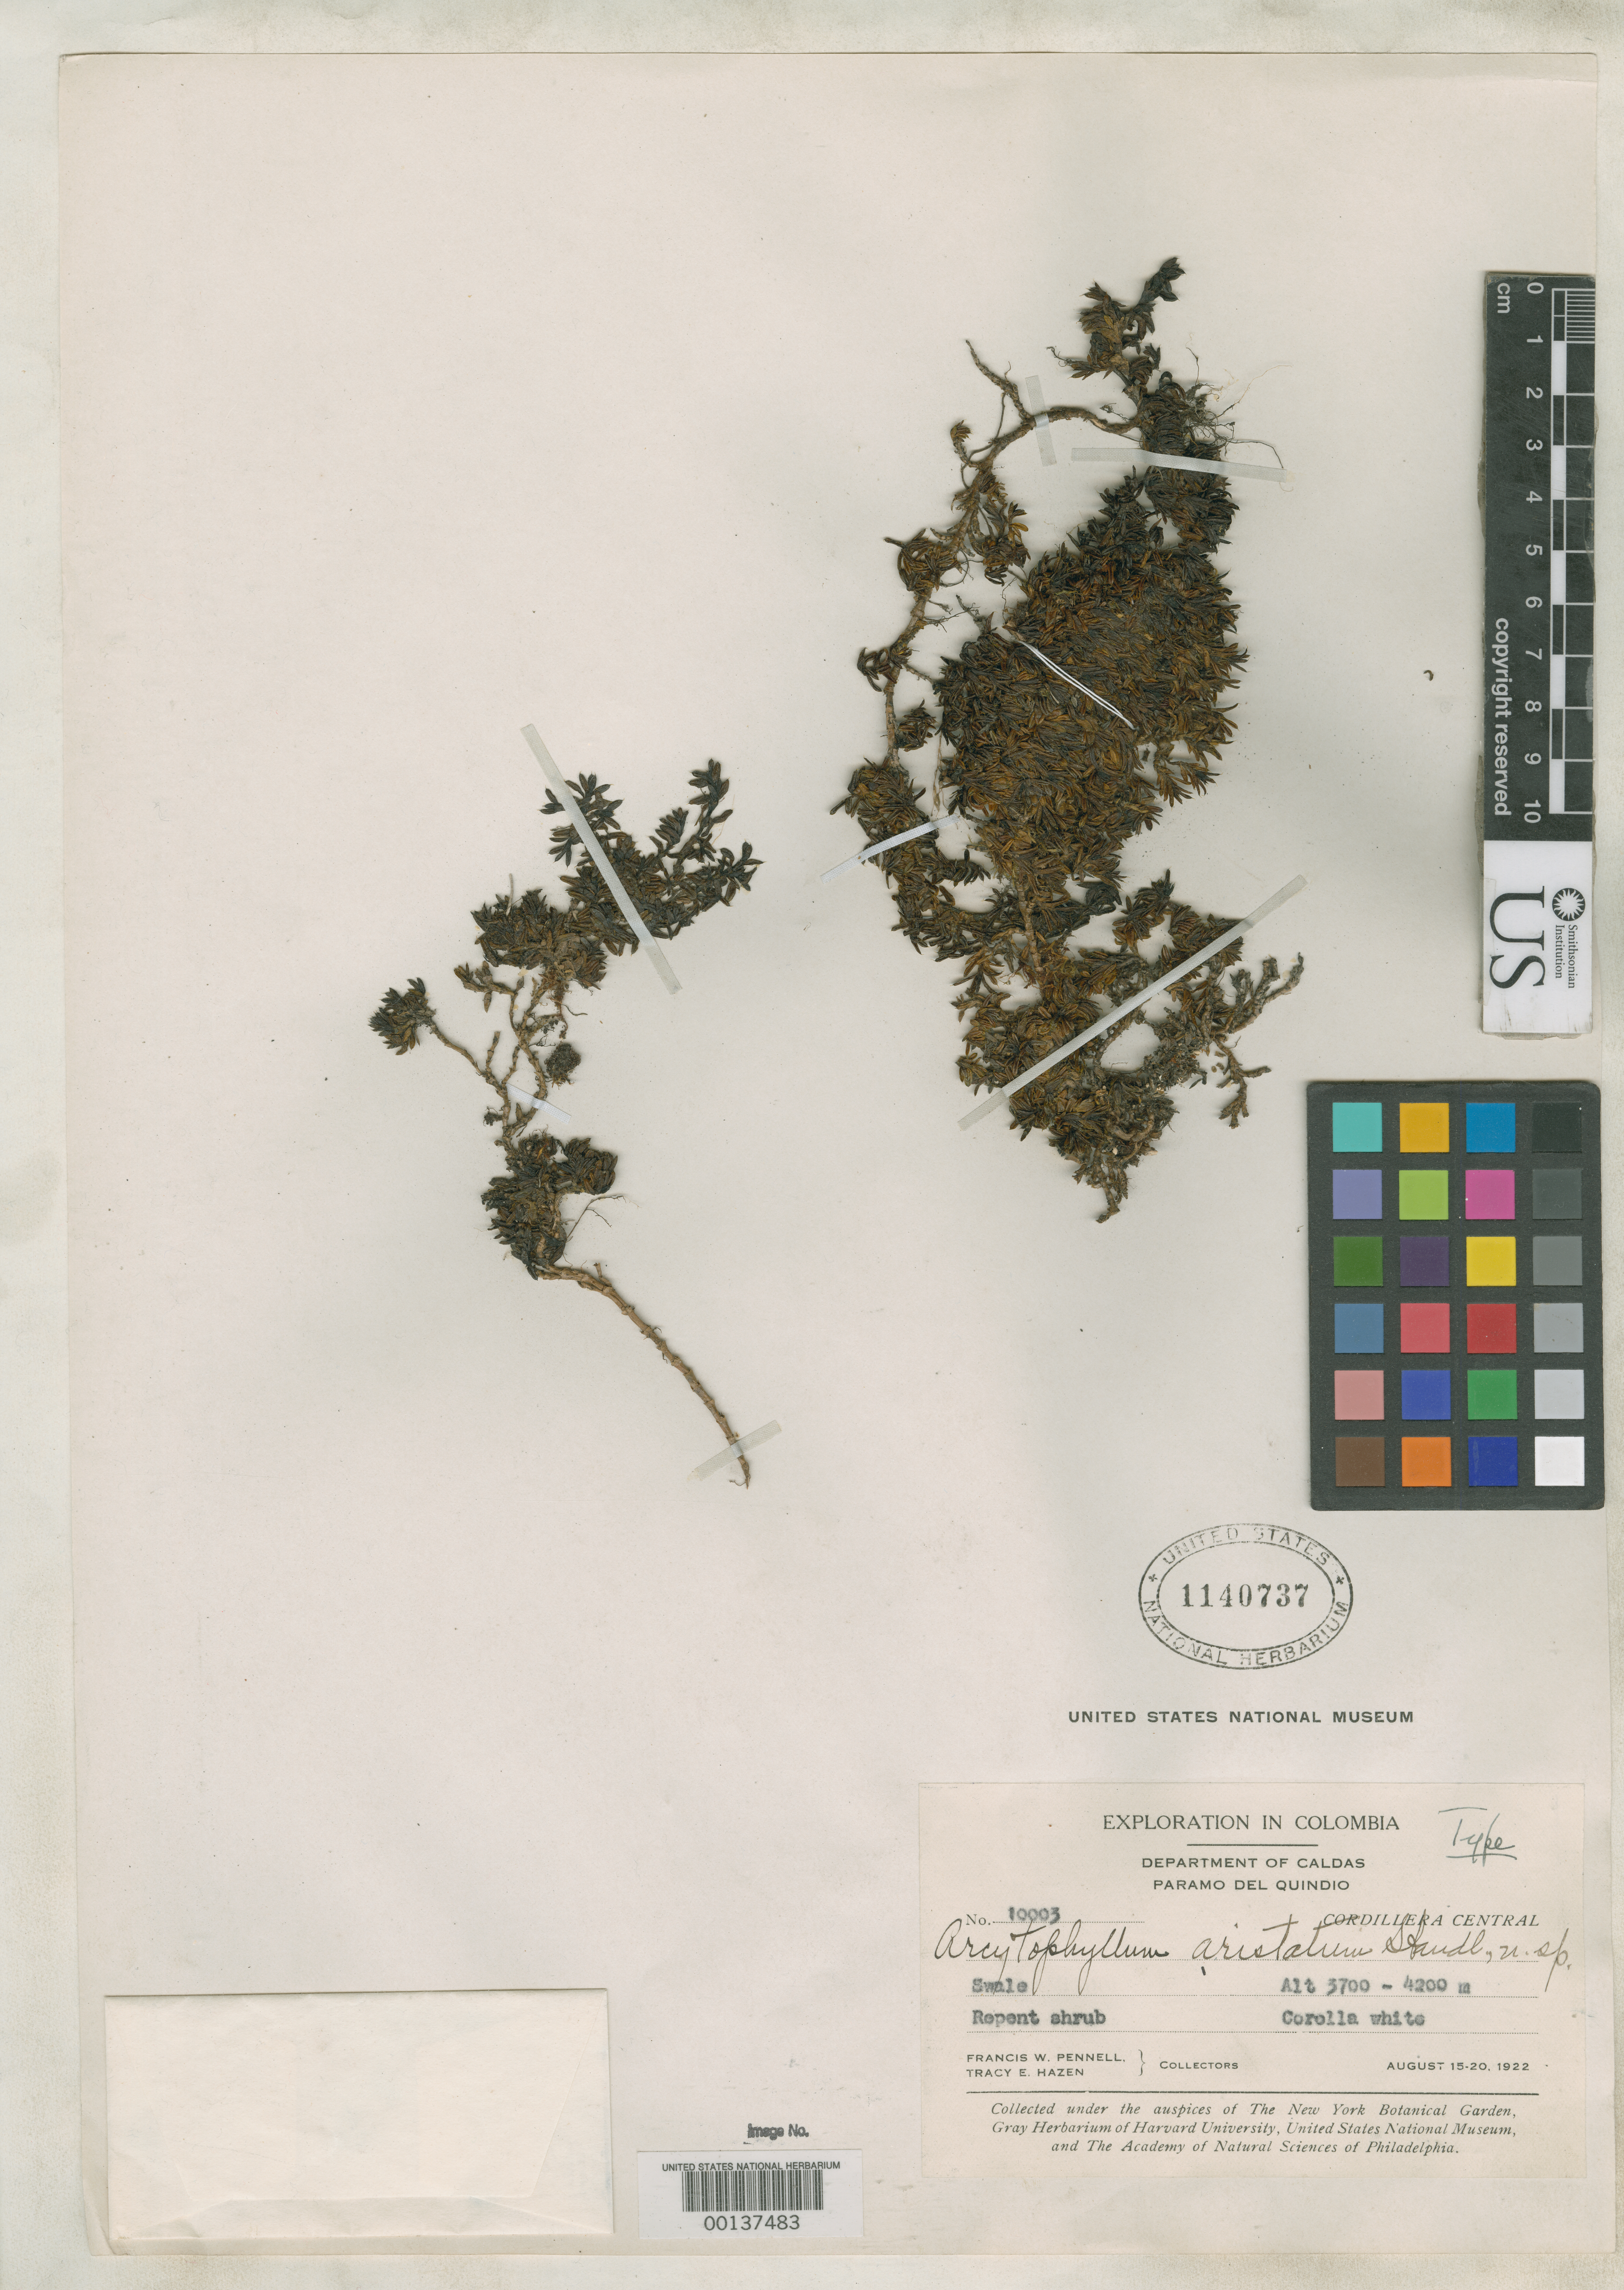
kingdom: Plantae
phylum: Tracheophyta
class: Magnoliopsida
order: Gentianales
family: Rubiaceae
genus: Arcytophyllum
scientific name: Arcytophyllum aristatum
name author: Standl.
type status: Holotype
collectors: F. W. Pennell & T. E. Hazen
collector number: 10003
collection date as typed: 15 Aug 1922 to 20 Aug 1922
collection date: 1922-08-15/1922-08-20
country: Colombia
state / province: Caldas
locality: Paramo del Quindo.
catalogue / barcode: US 1140737